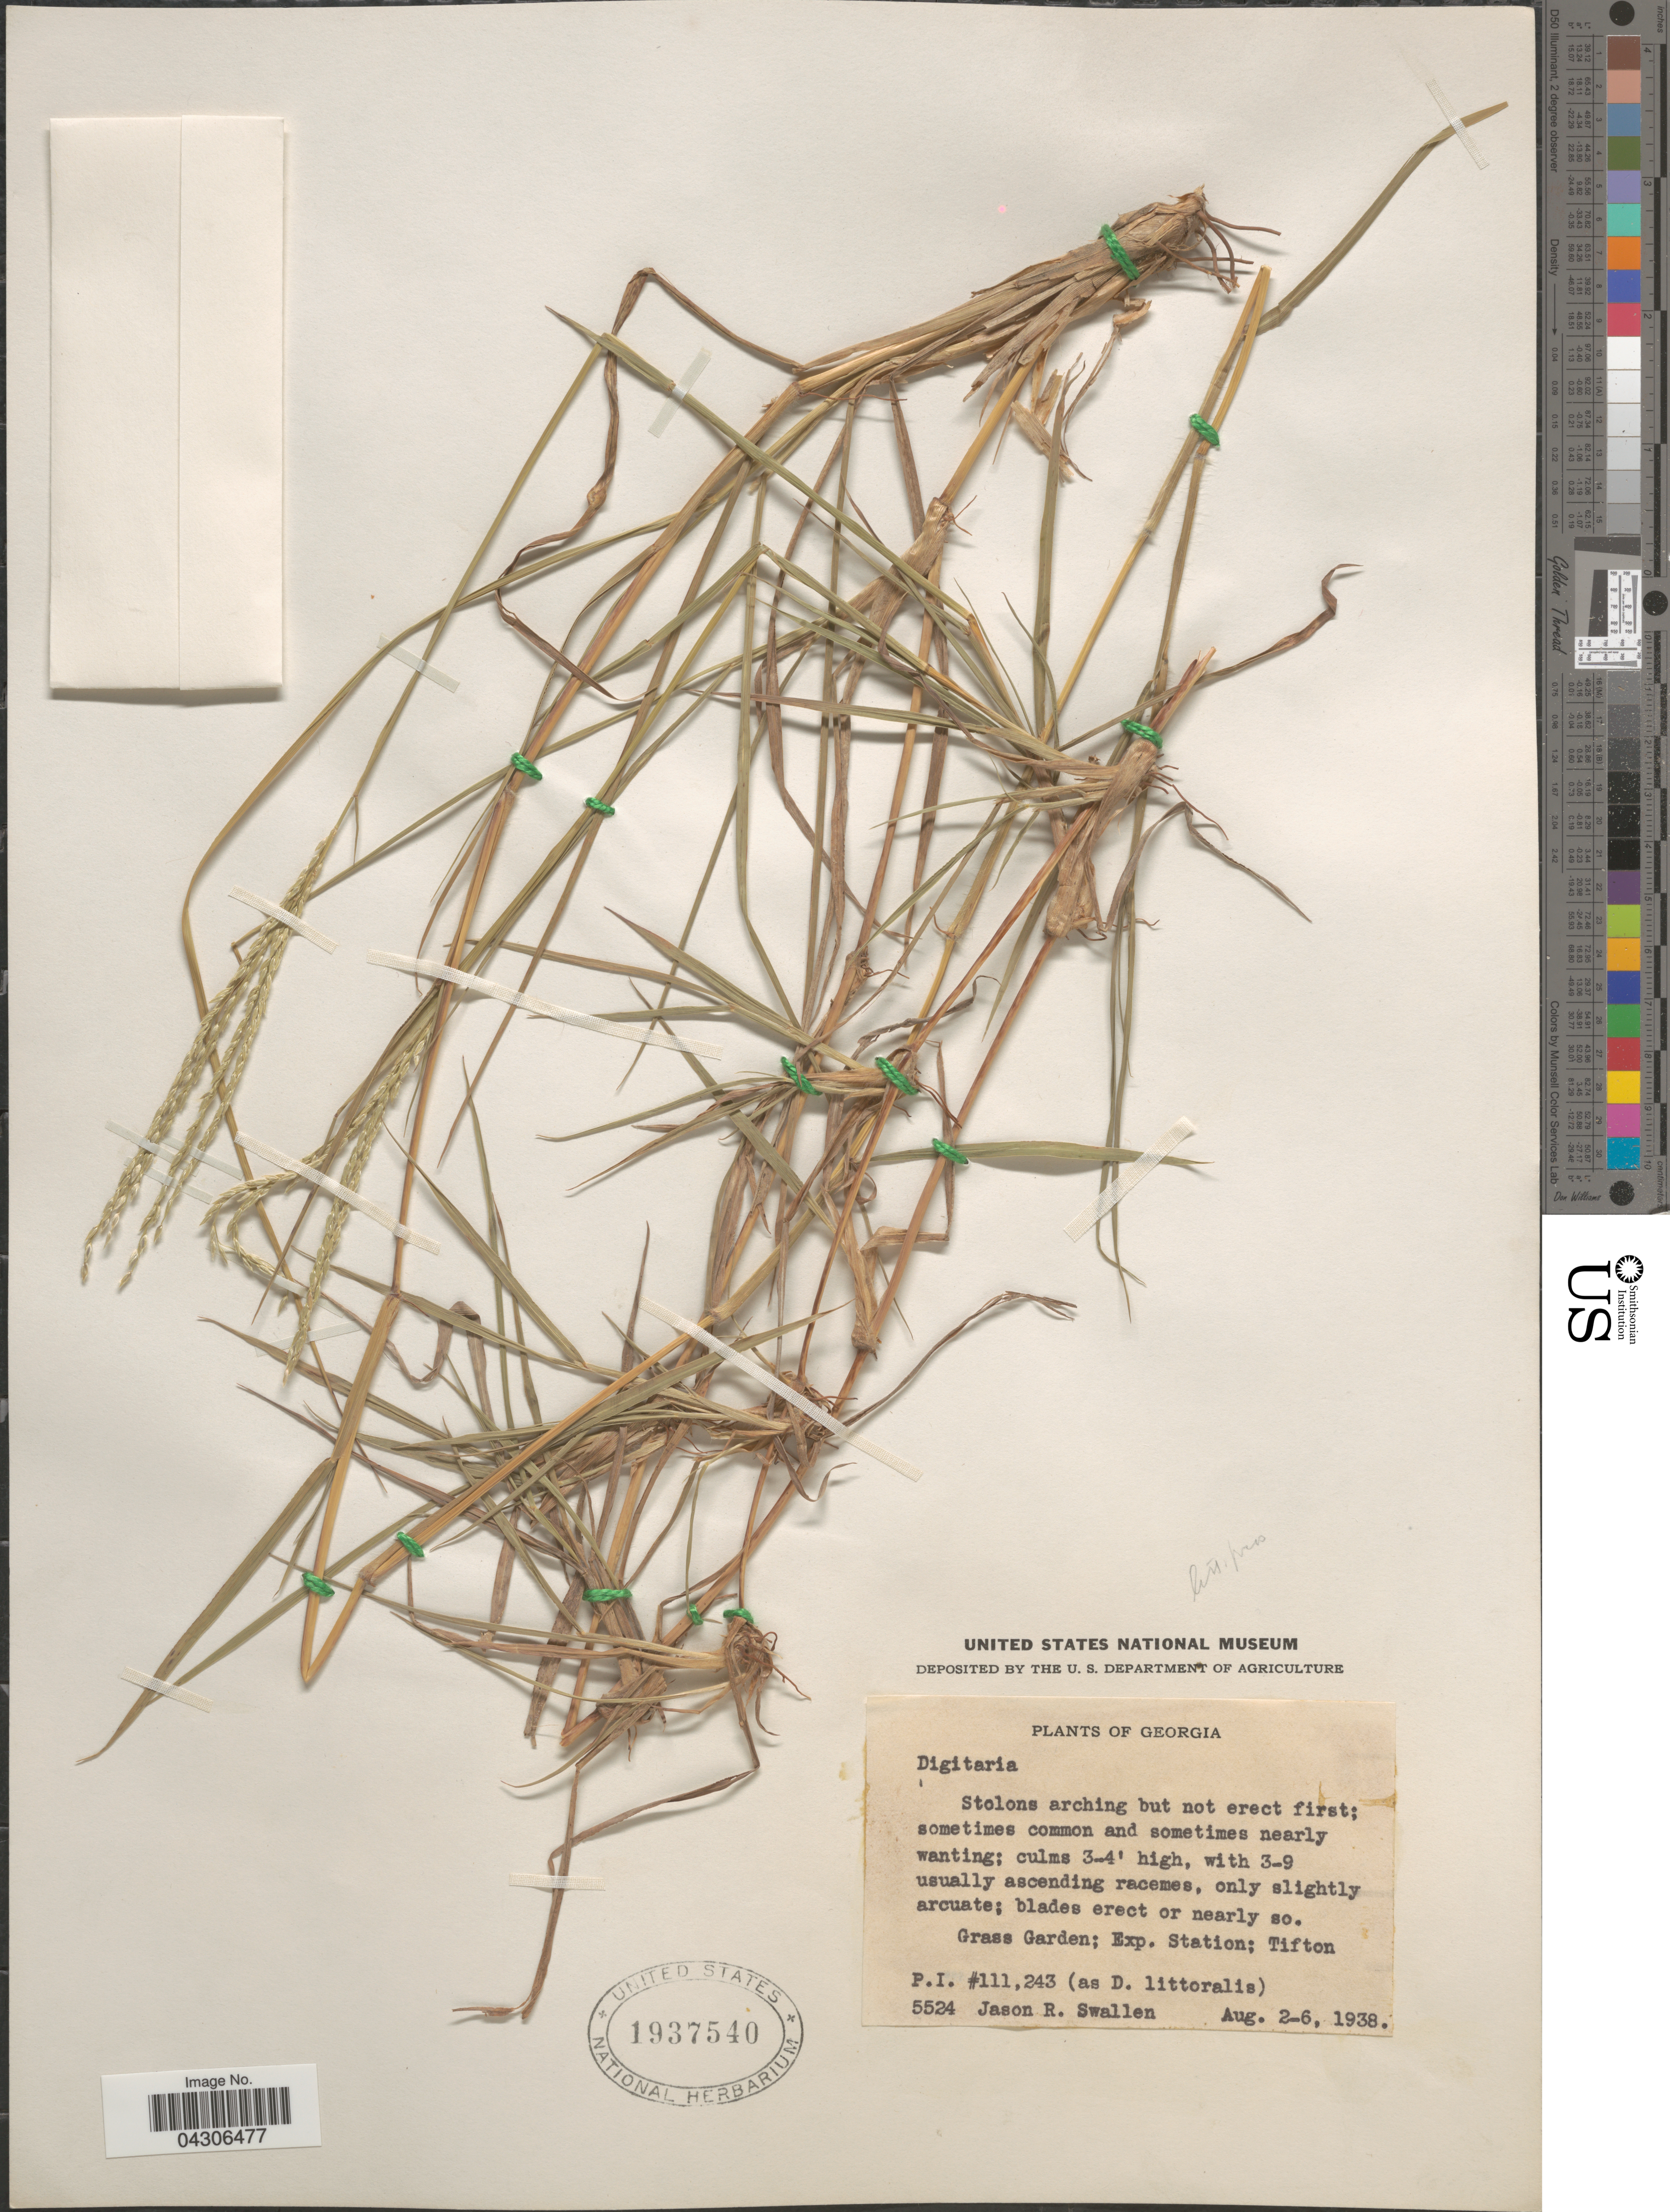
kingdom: Plantae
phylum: Tracheophyta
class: Liliopsida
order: Poales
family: Poaceae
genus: Digitaria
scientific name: Digitaria sp.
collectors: J. R. Swallen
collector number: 5524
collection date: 1938-08-02/1938-08-06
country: United States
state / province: Georgia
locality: Grass Garden; Exp. Station; Tifton.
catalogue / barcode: US 1937540